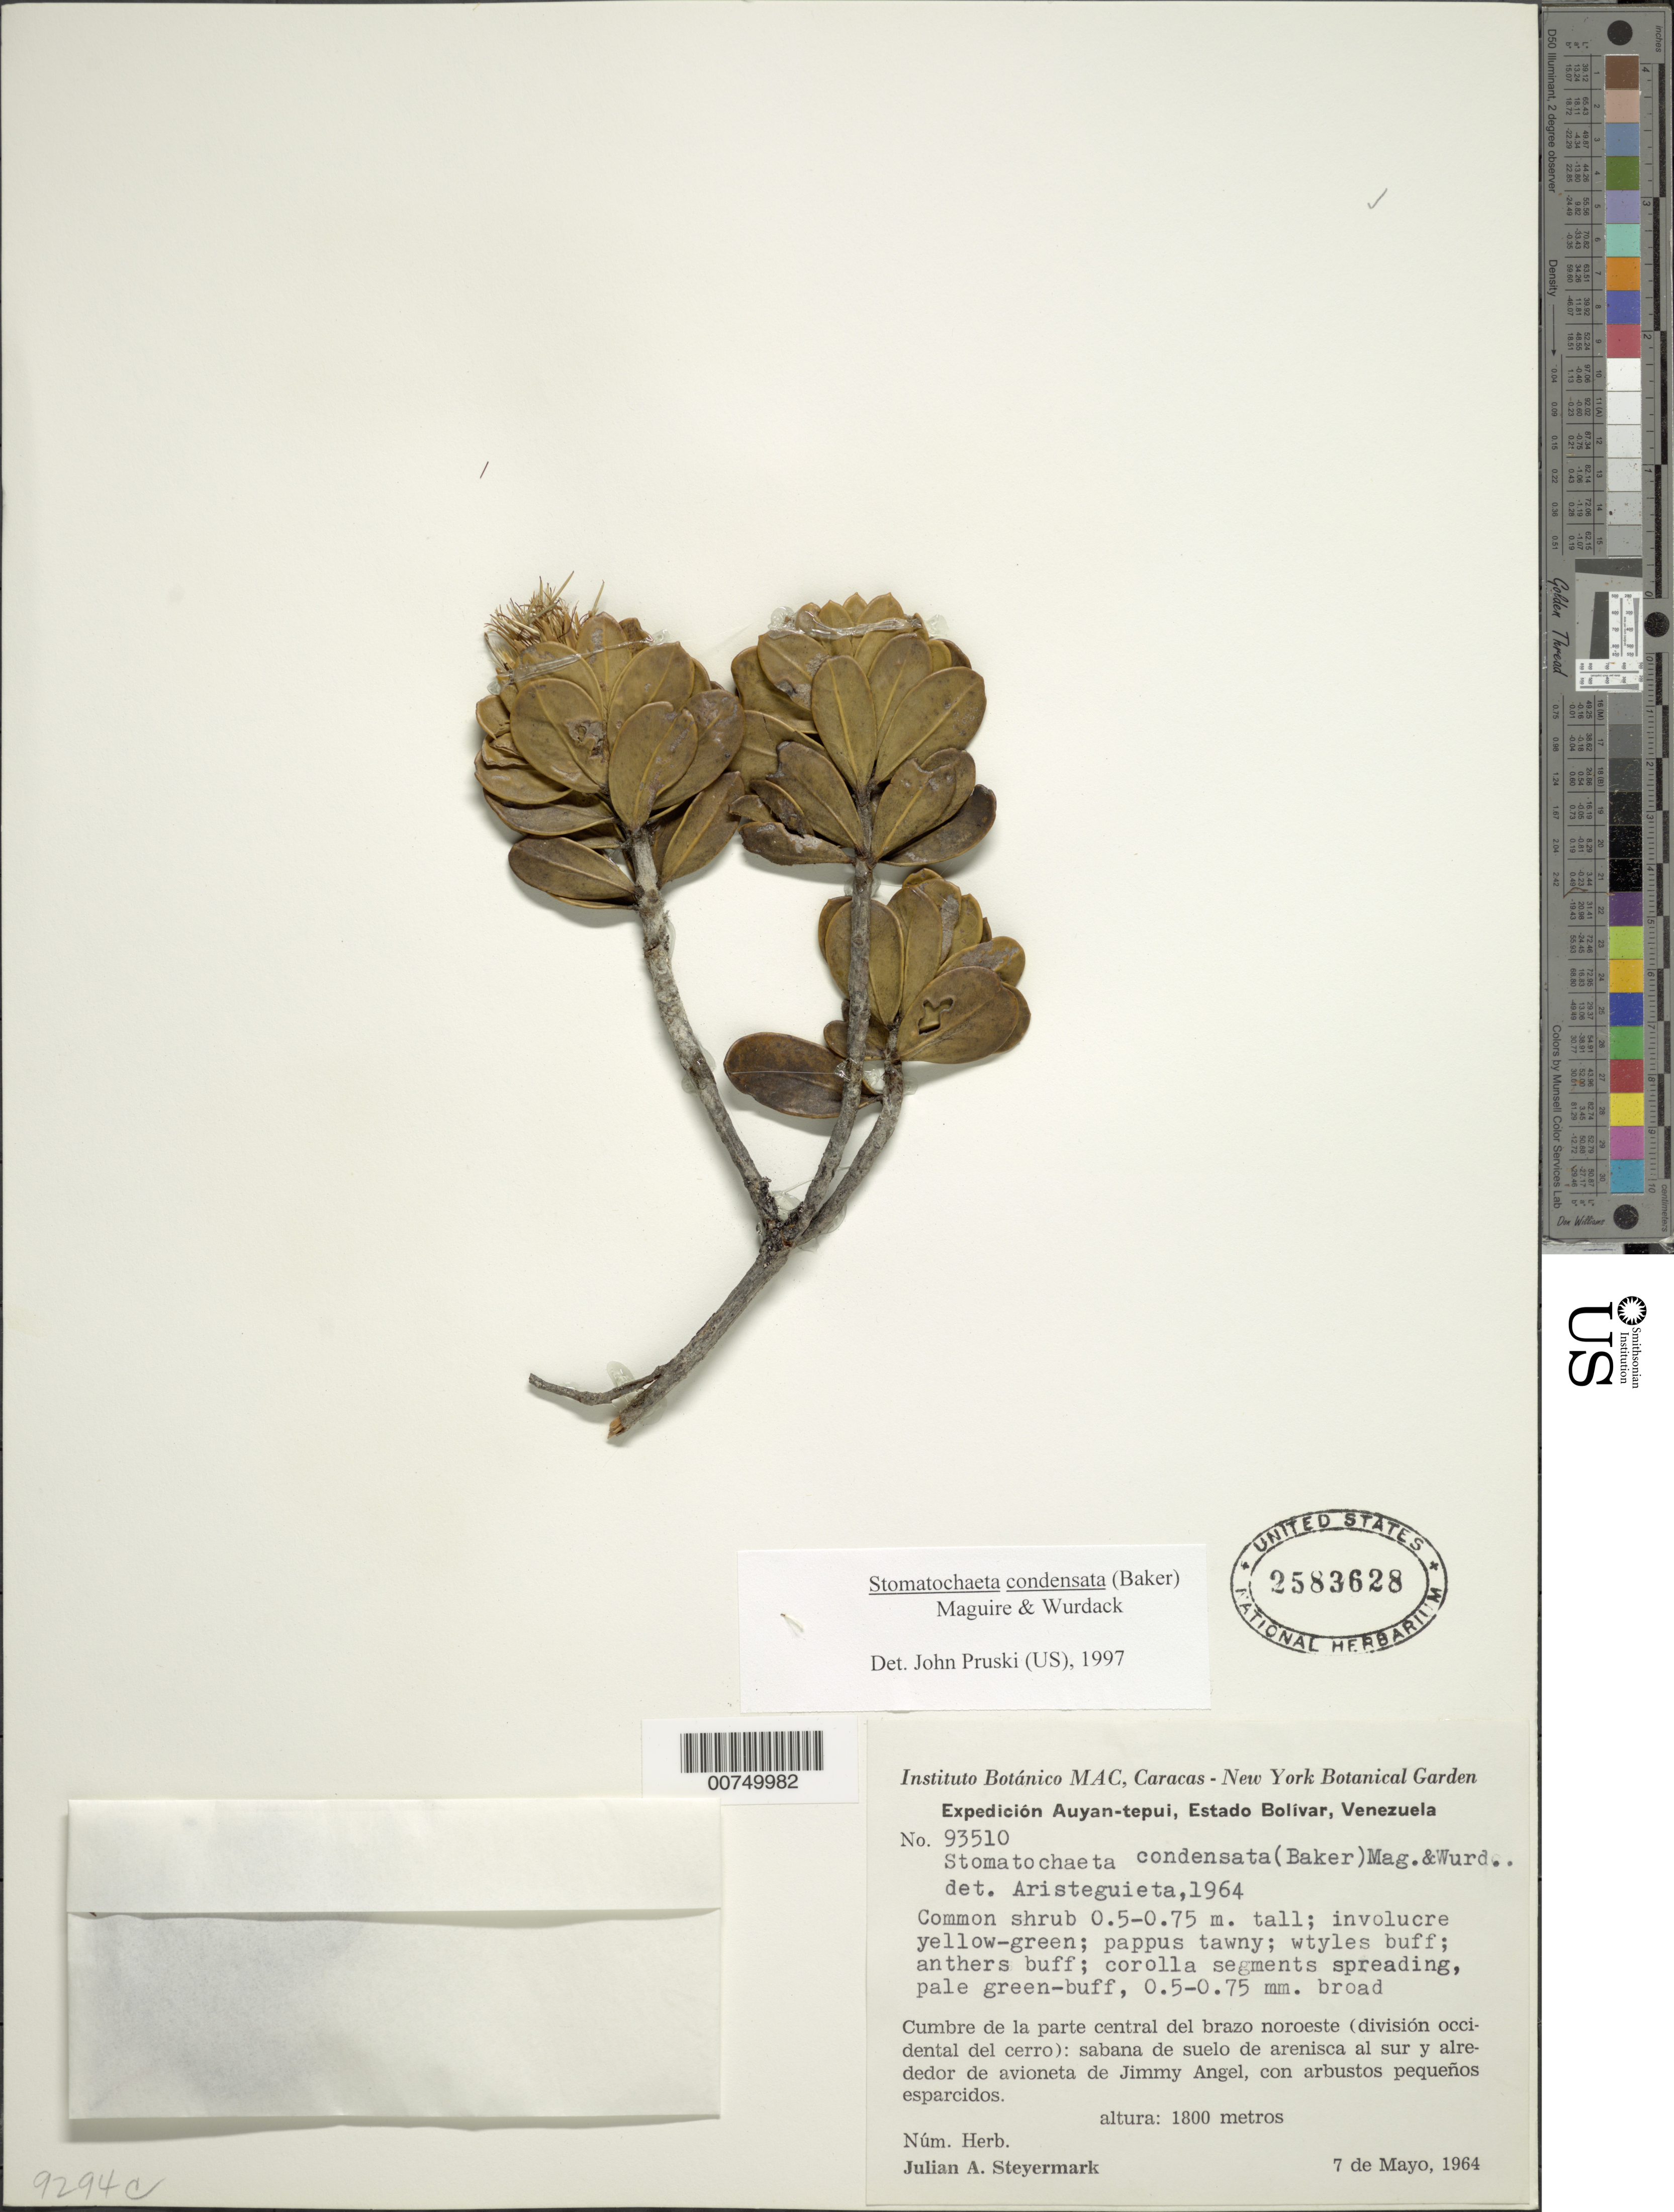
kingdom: Plantae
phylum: Tracheophyta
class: Magnoliopsida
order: Asterales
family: Asteraceae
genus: Stomatochaeta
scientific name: Stomatochaeta condensata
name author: (Baker) Maguire & Wurdack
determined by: Pruski, J. F.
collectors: J. Steyermark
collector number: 93510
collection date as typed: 7-May-64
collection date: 1964-05-07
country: Venezuela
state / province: Bolívar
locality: Auyan-tepuí, cumbre de la parte central del brazo noroeste (div. occidental del cerro), al sur de avioneta de Jimmy Angel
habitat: Sabana de suelo de arenisca con arbustos pequeñs esparcidos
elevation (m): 1800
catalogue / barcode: US 2583628